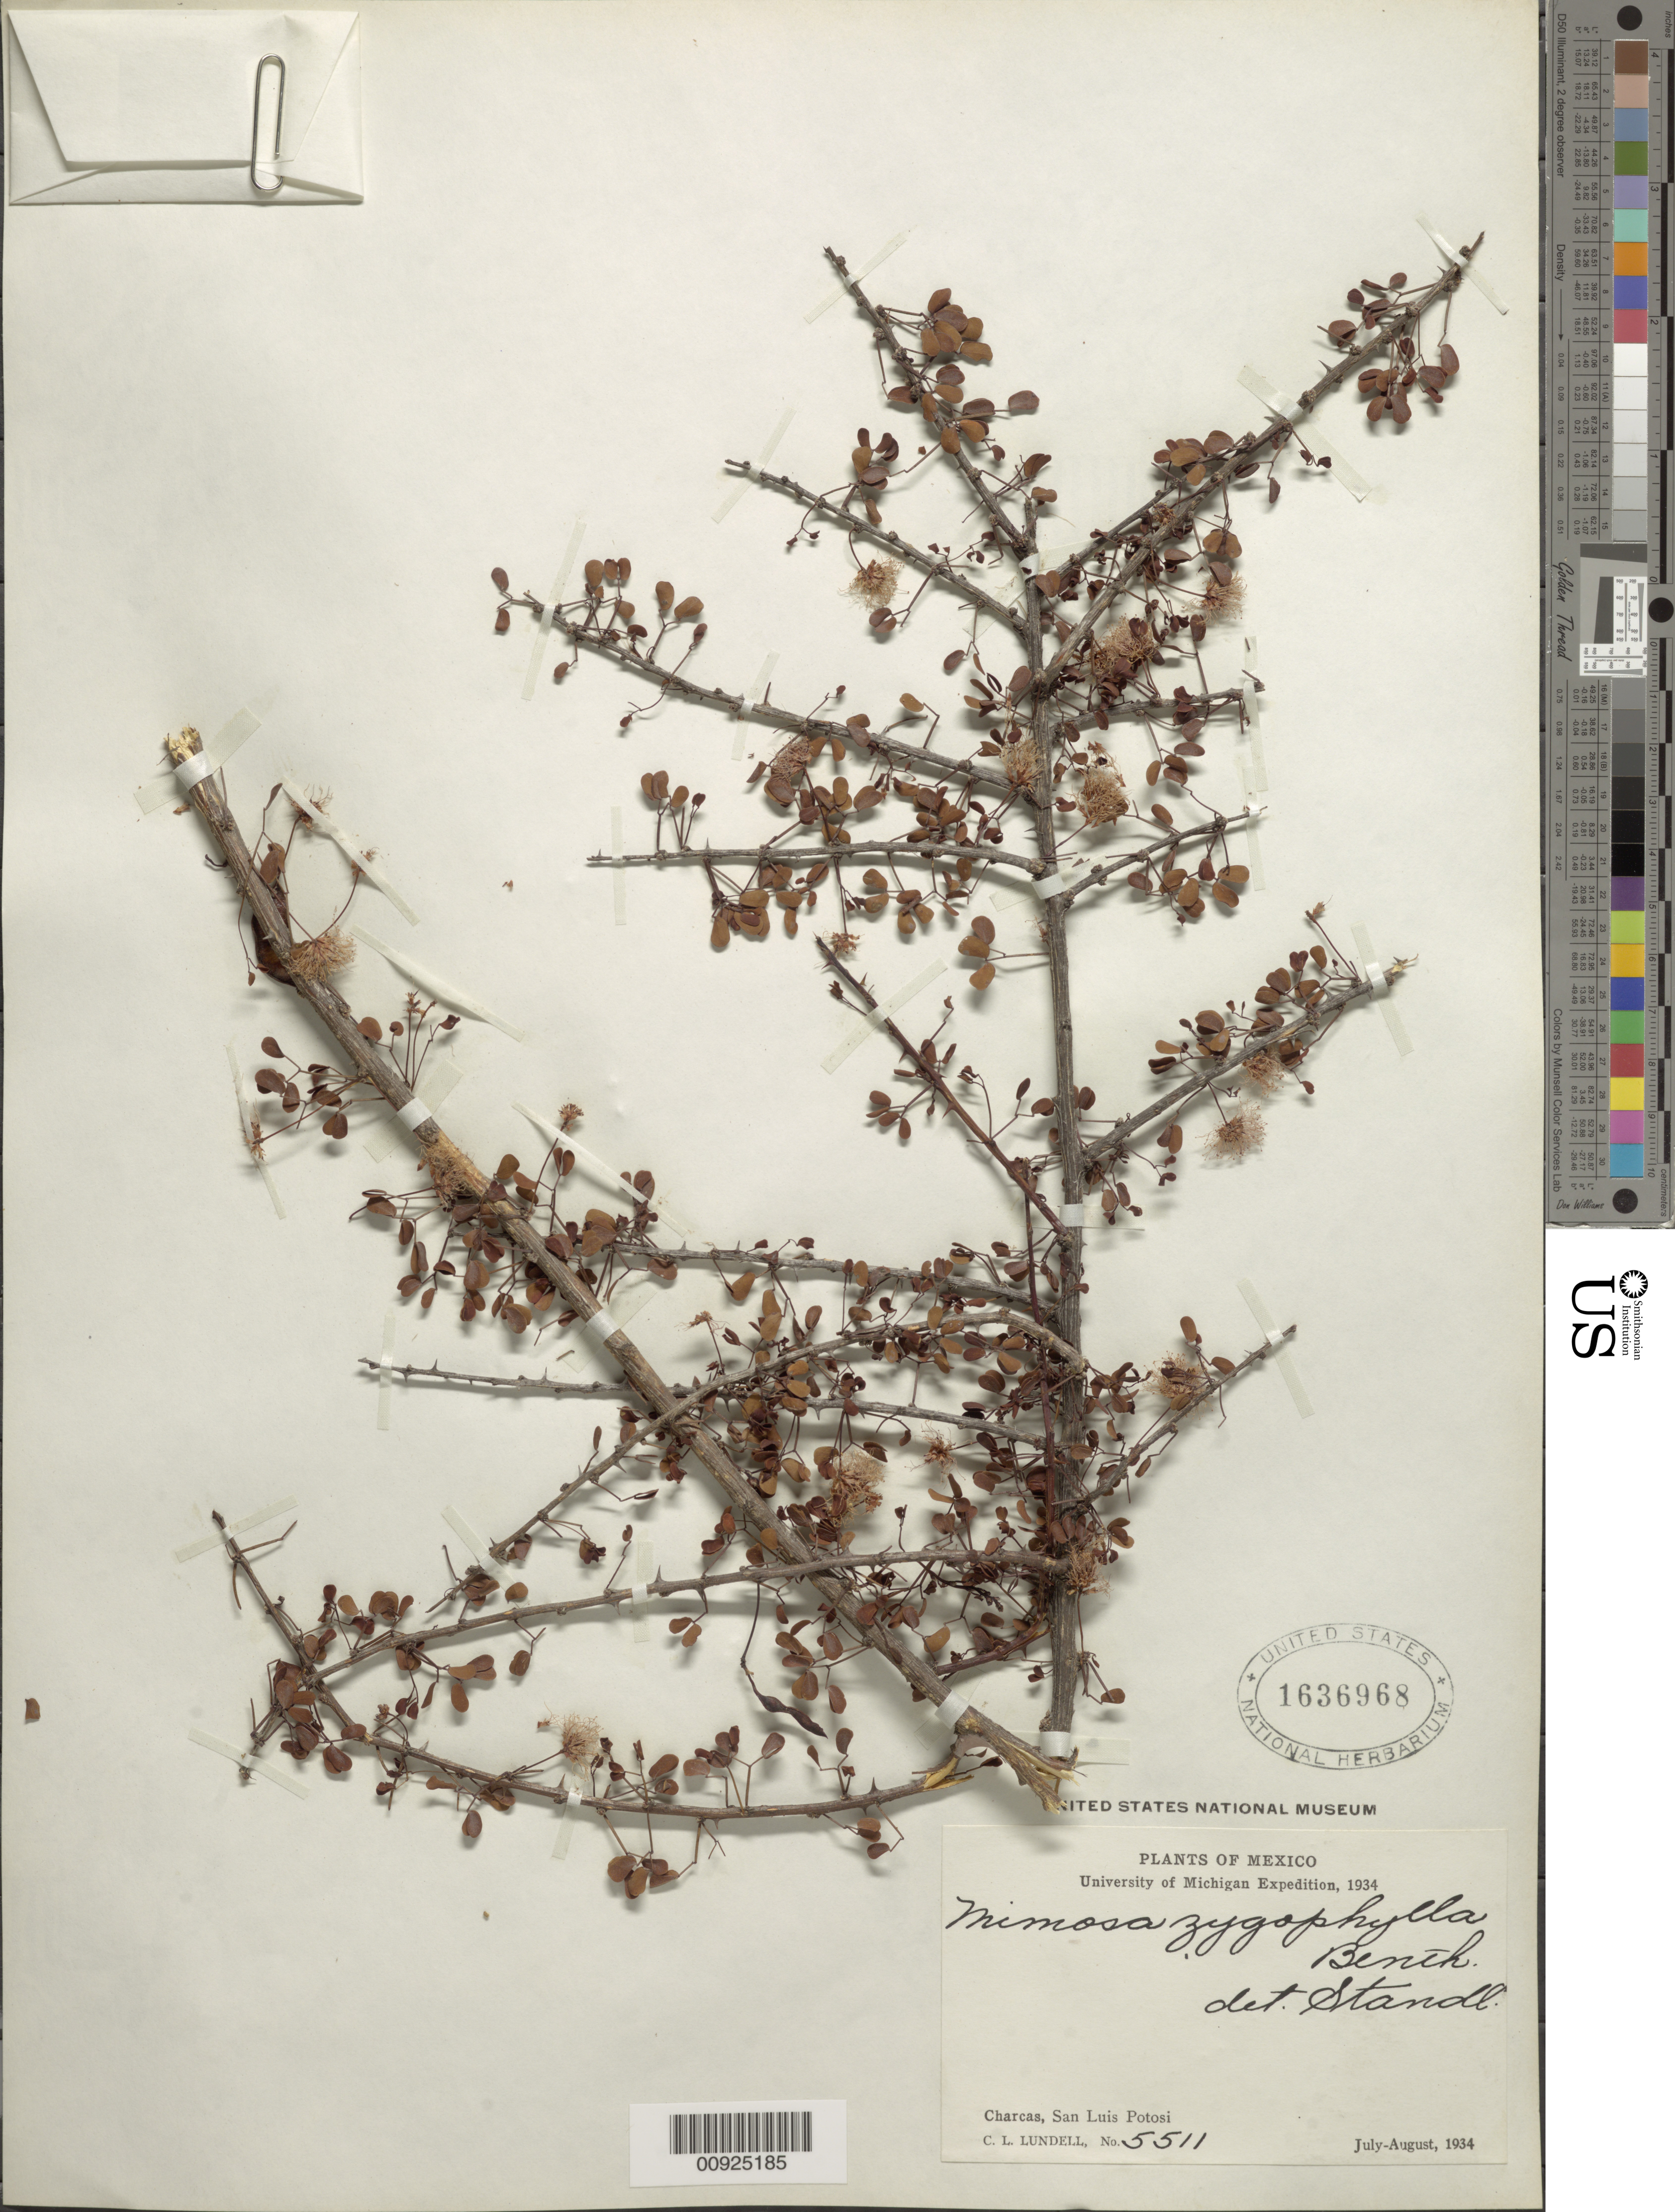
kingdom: Plantae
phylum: Tracheophyta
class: Magnoliopsida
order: Fabales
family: Fabaceae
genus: Mimosa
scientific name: Mimosa zygophylla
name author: Benth.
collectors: C. L. Lundell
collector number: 5511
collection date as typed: Jul 1934 to -- Aug 1934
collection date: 1934-07/1934-08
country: Mexico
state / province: San Luis Potosí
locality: Charcas, San Luis Potosí.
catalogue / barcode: US 1636968